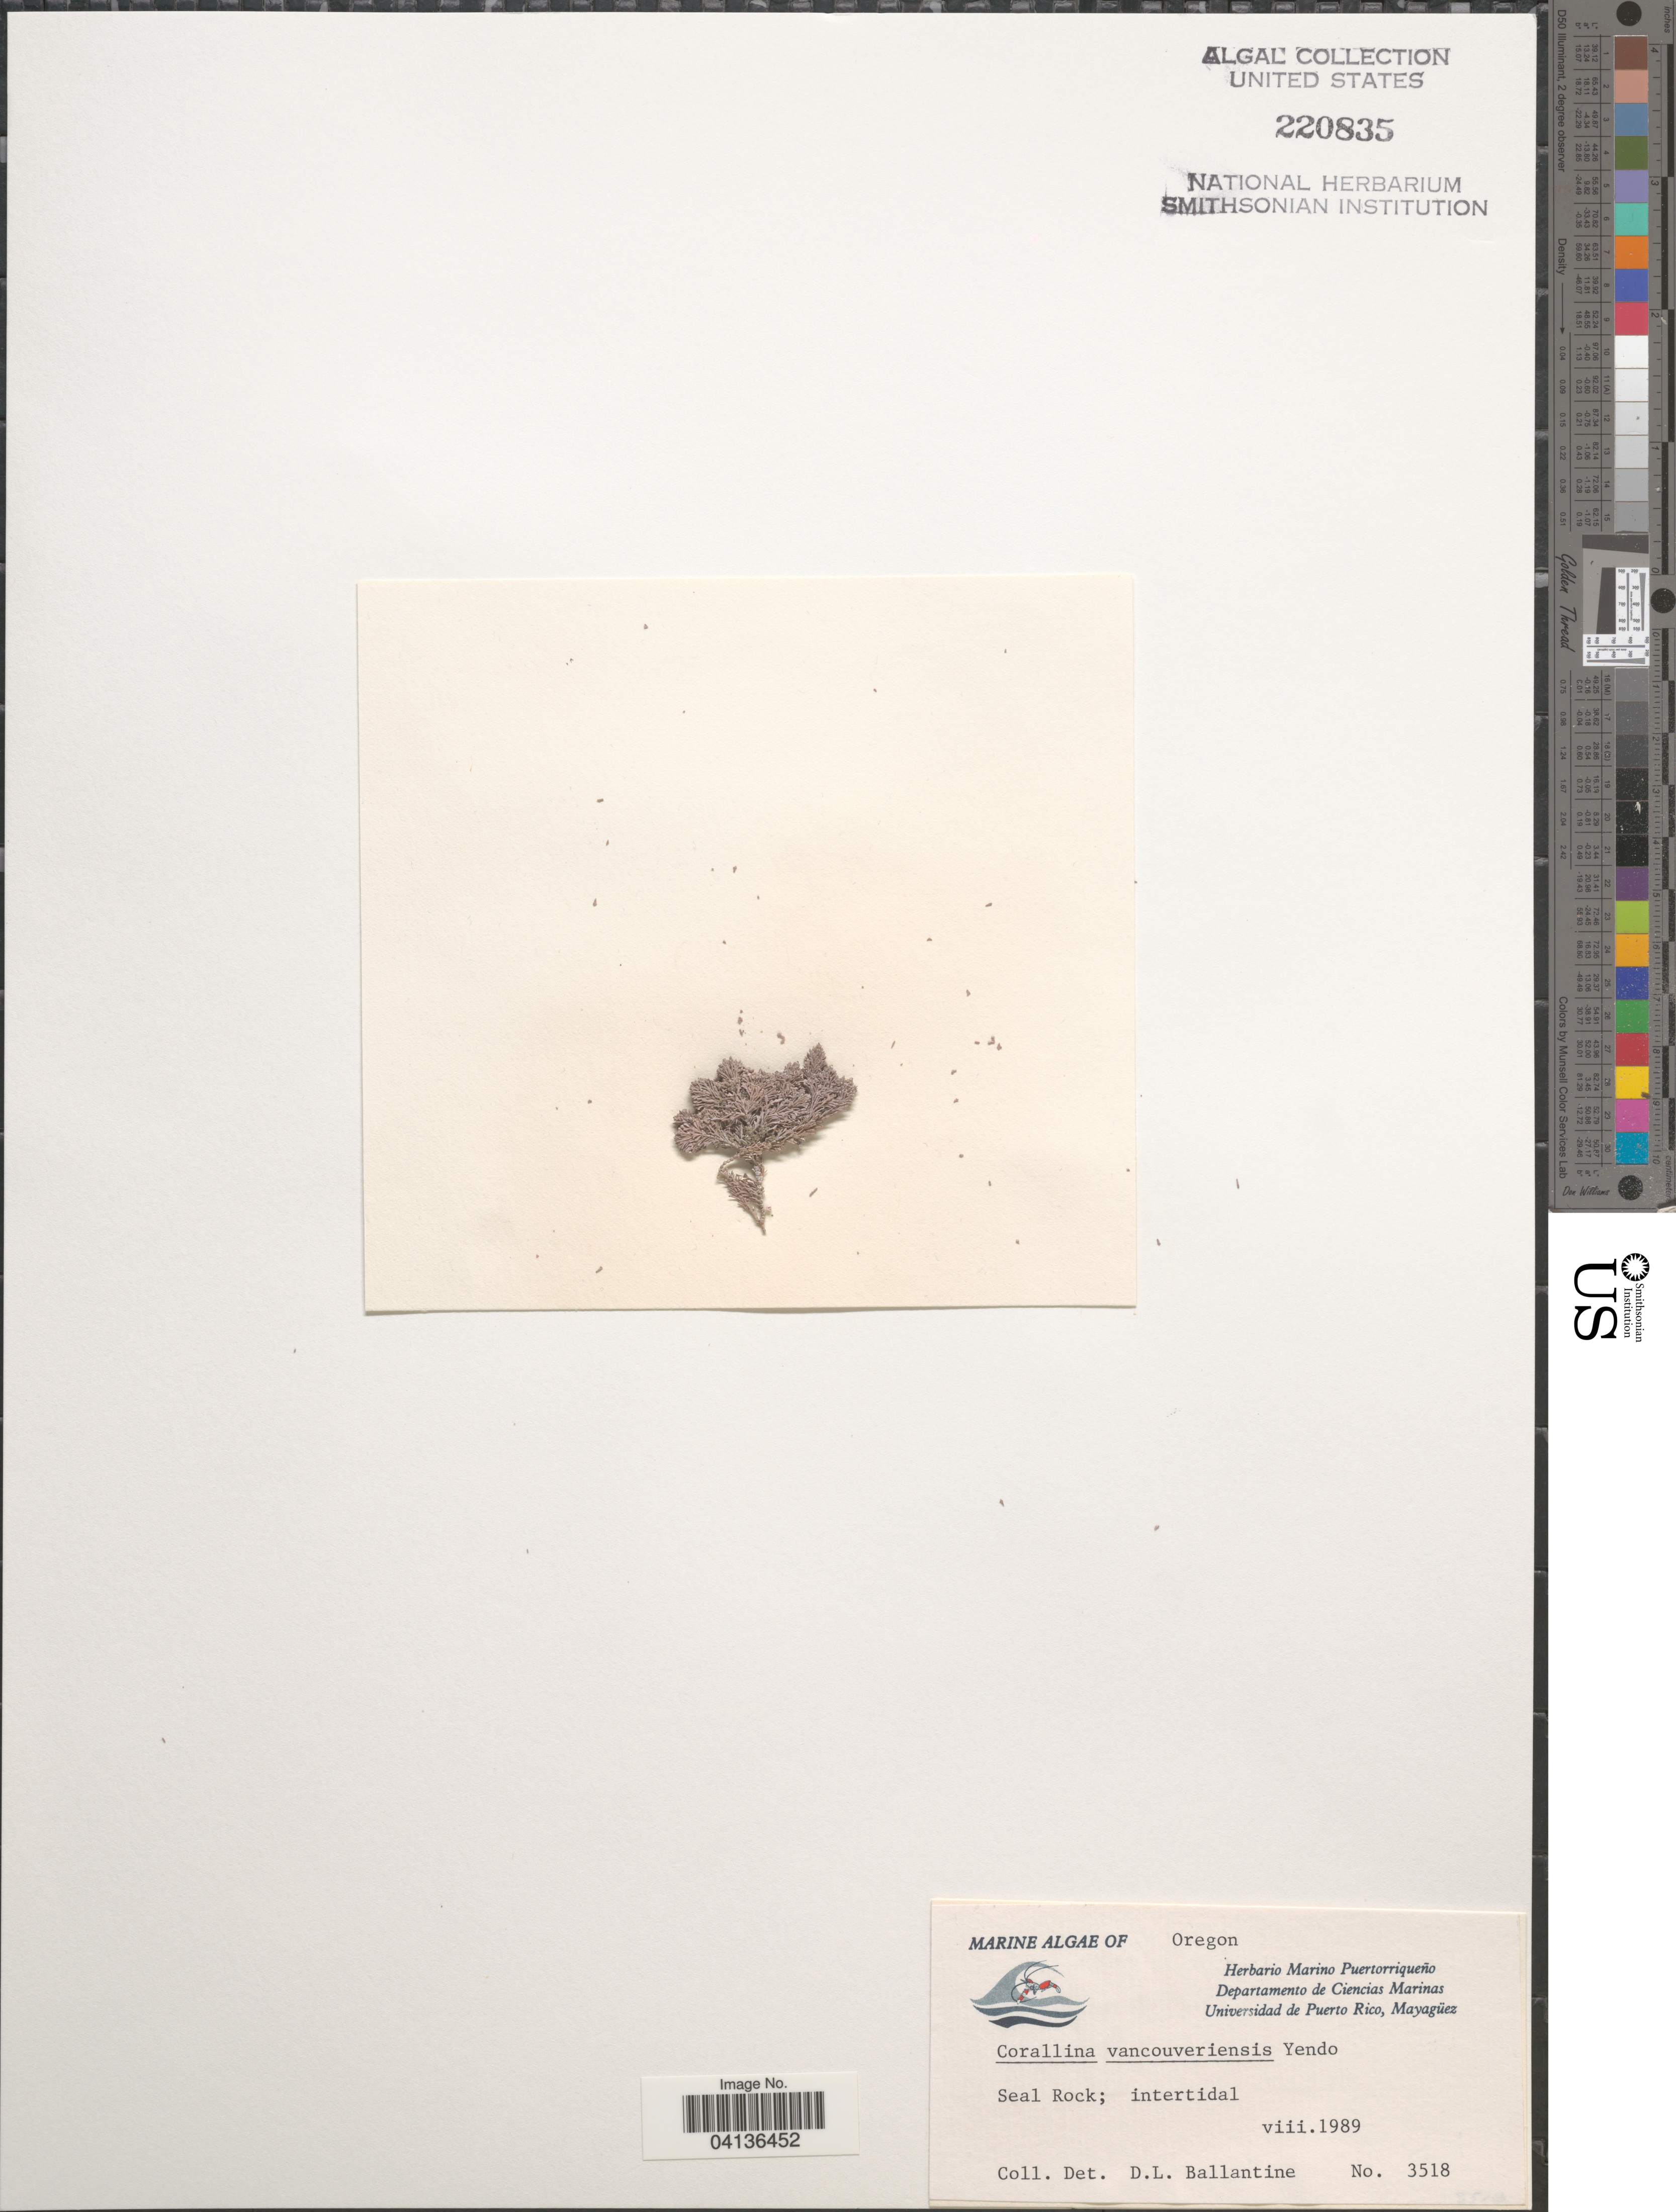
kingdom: Plantae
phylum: Rhodophyta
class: Florideophyceae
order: Corallinales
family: Corallinaceae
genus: Corallina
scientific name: Corallina vancouveriensis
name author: Yendo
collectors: D.L. Ballantine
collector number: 3518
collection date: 1989-08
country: United States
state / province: Oregon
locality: Seal Rock; intertidal.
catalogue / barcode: US 220835